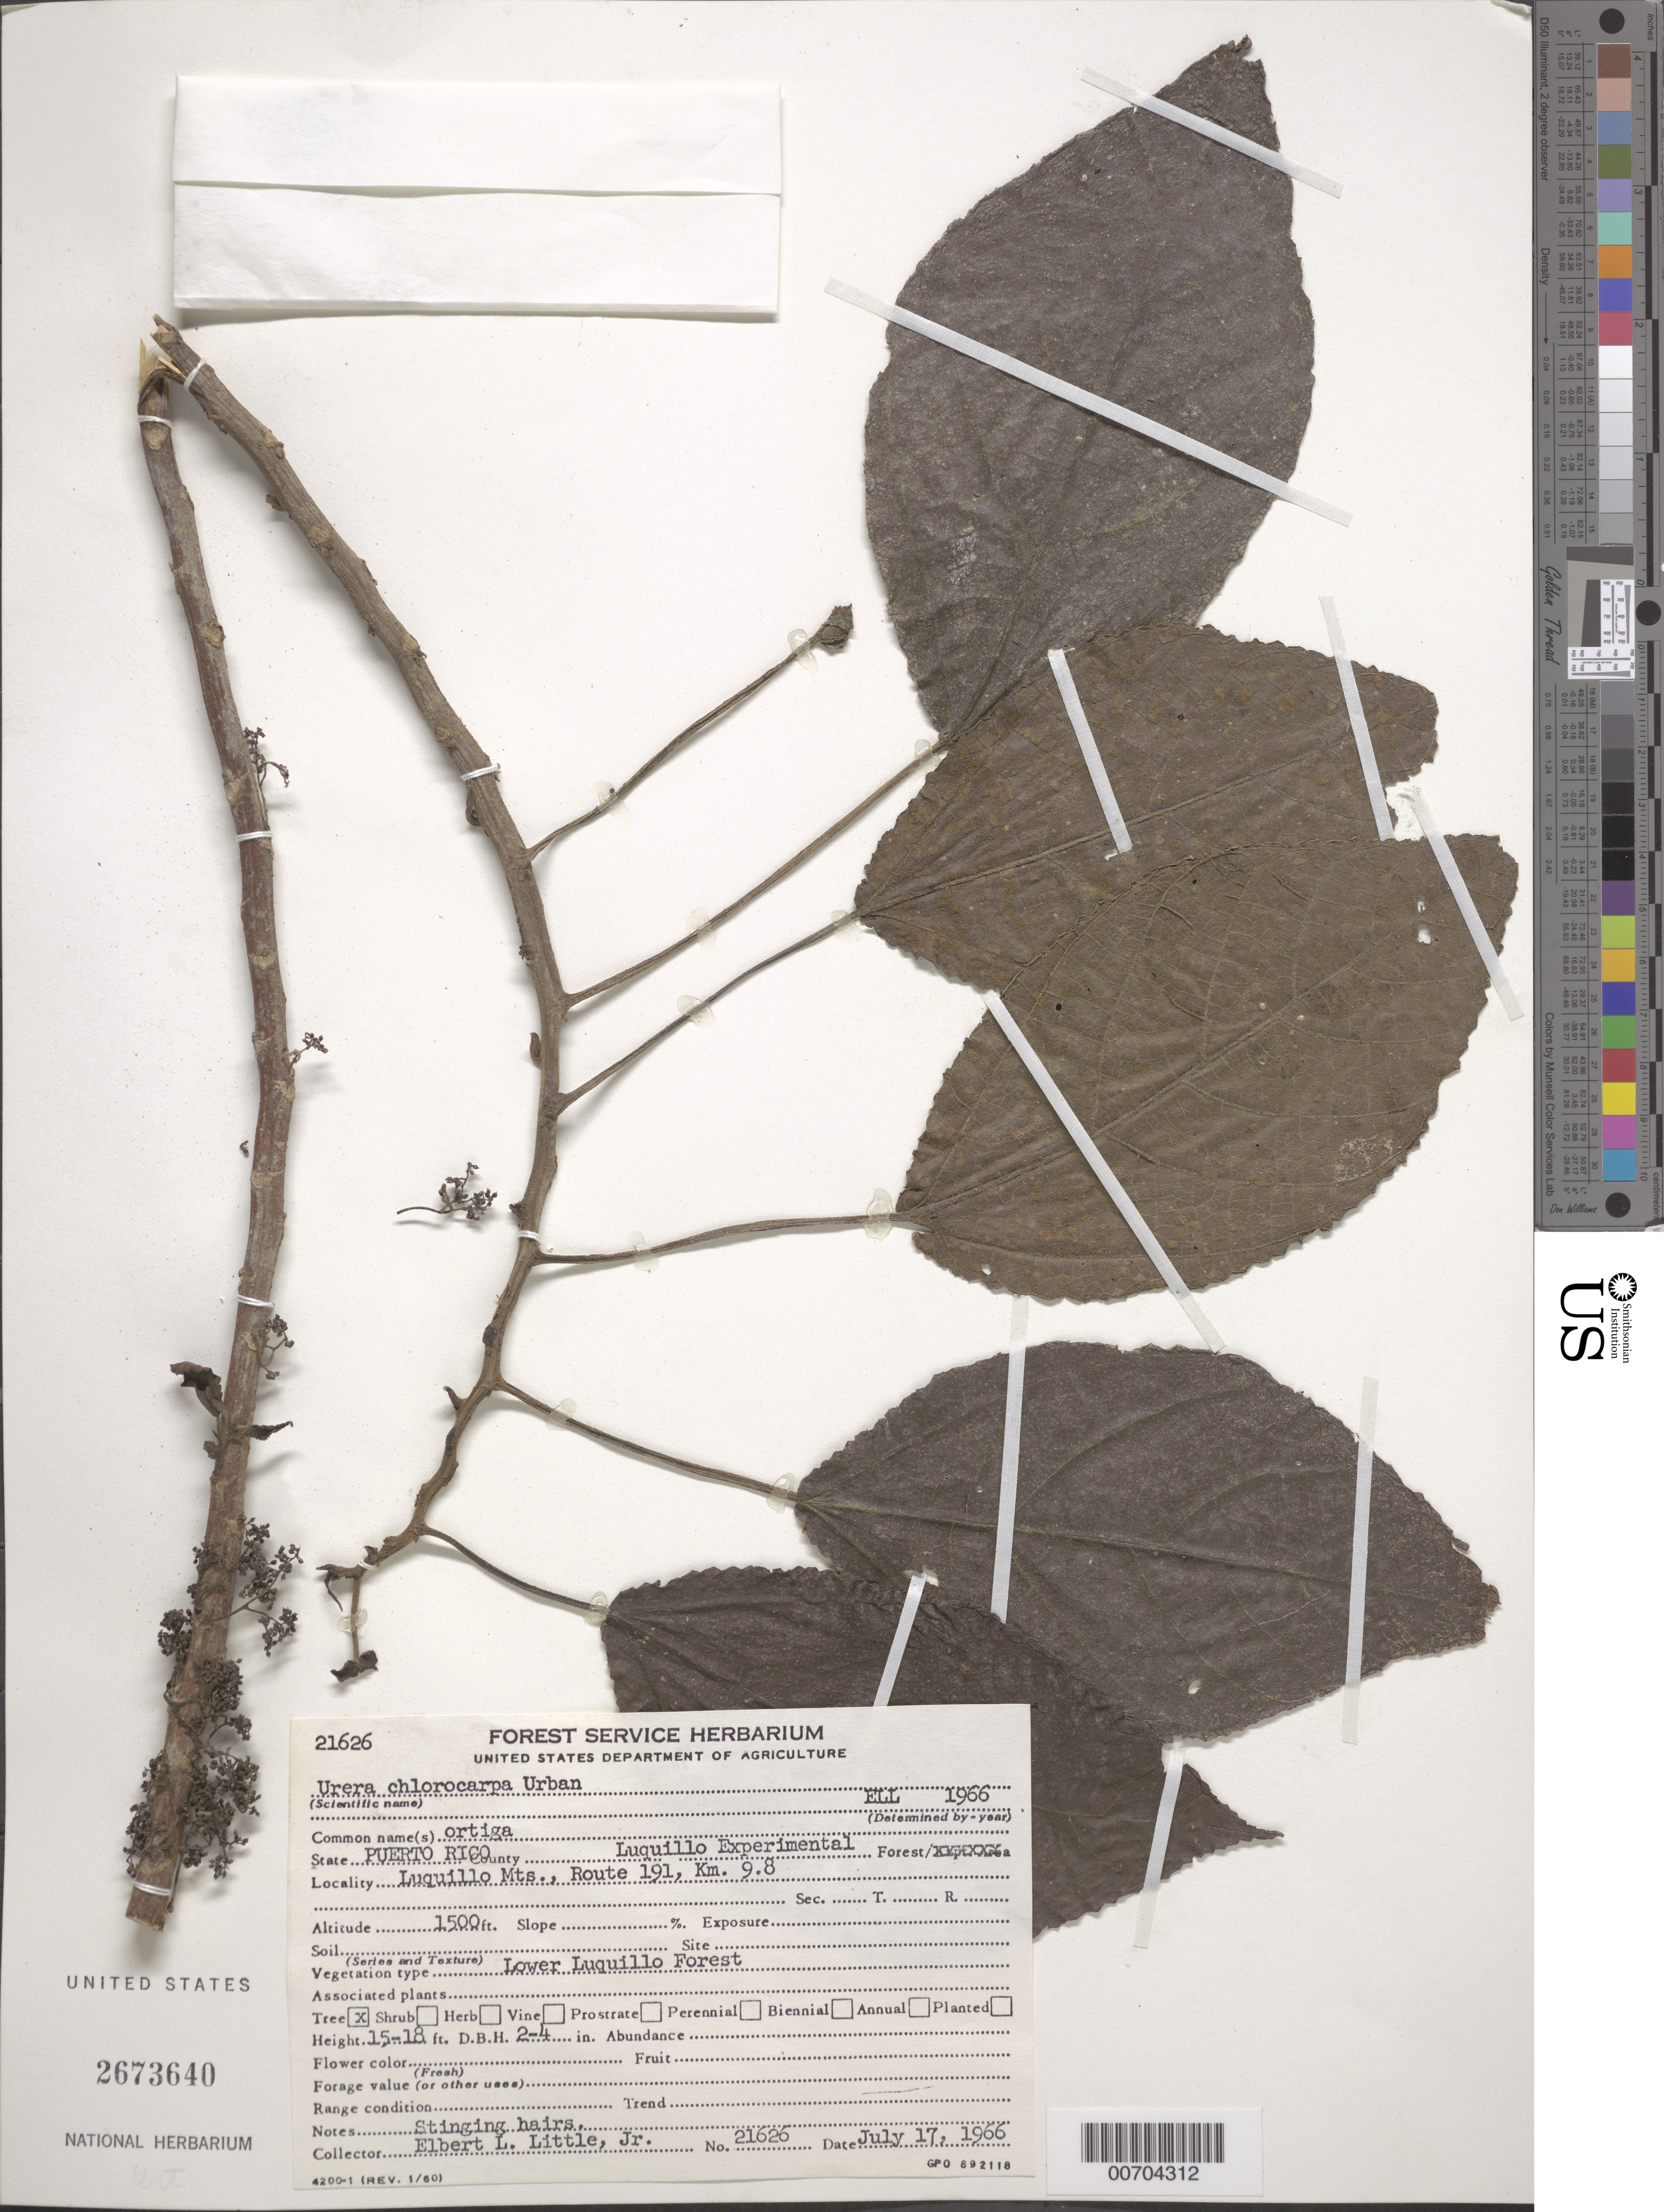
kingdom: Plantae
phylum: Tracheophyta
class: Magnoliopsida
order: Rosales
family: Urticaceae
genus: Urera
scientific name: Urera chlorocarpa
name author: Urb.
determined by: Little, Elbert L., Jr., (FSSR), United States Department of Agriculture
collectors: E. L. Little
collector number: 21626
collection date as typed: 17 Jul 1966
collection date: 1966-07-17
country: Puerto Rico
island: Greater Antilles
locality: Luquillo Exp Forest, Luquillo Mts., Rt. 191, Km. 9.8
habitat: Lower Luquillo Forest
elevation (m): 457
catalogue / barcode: US 2673640